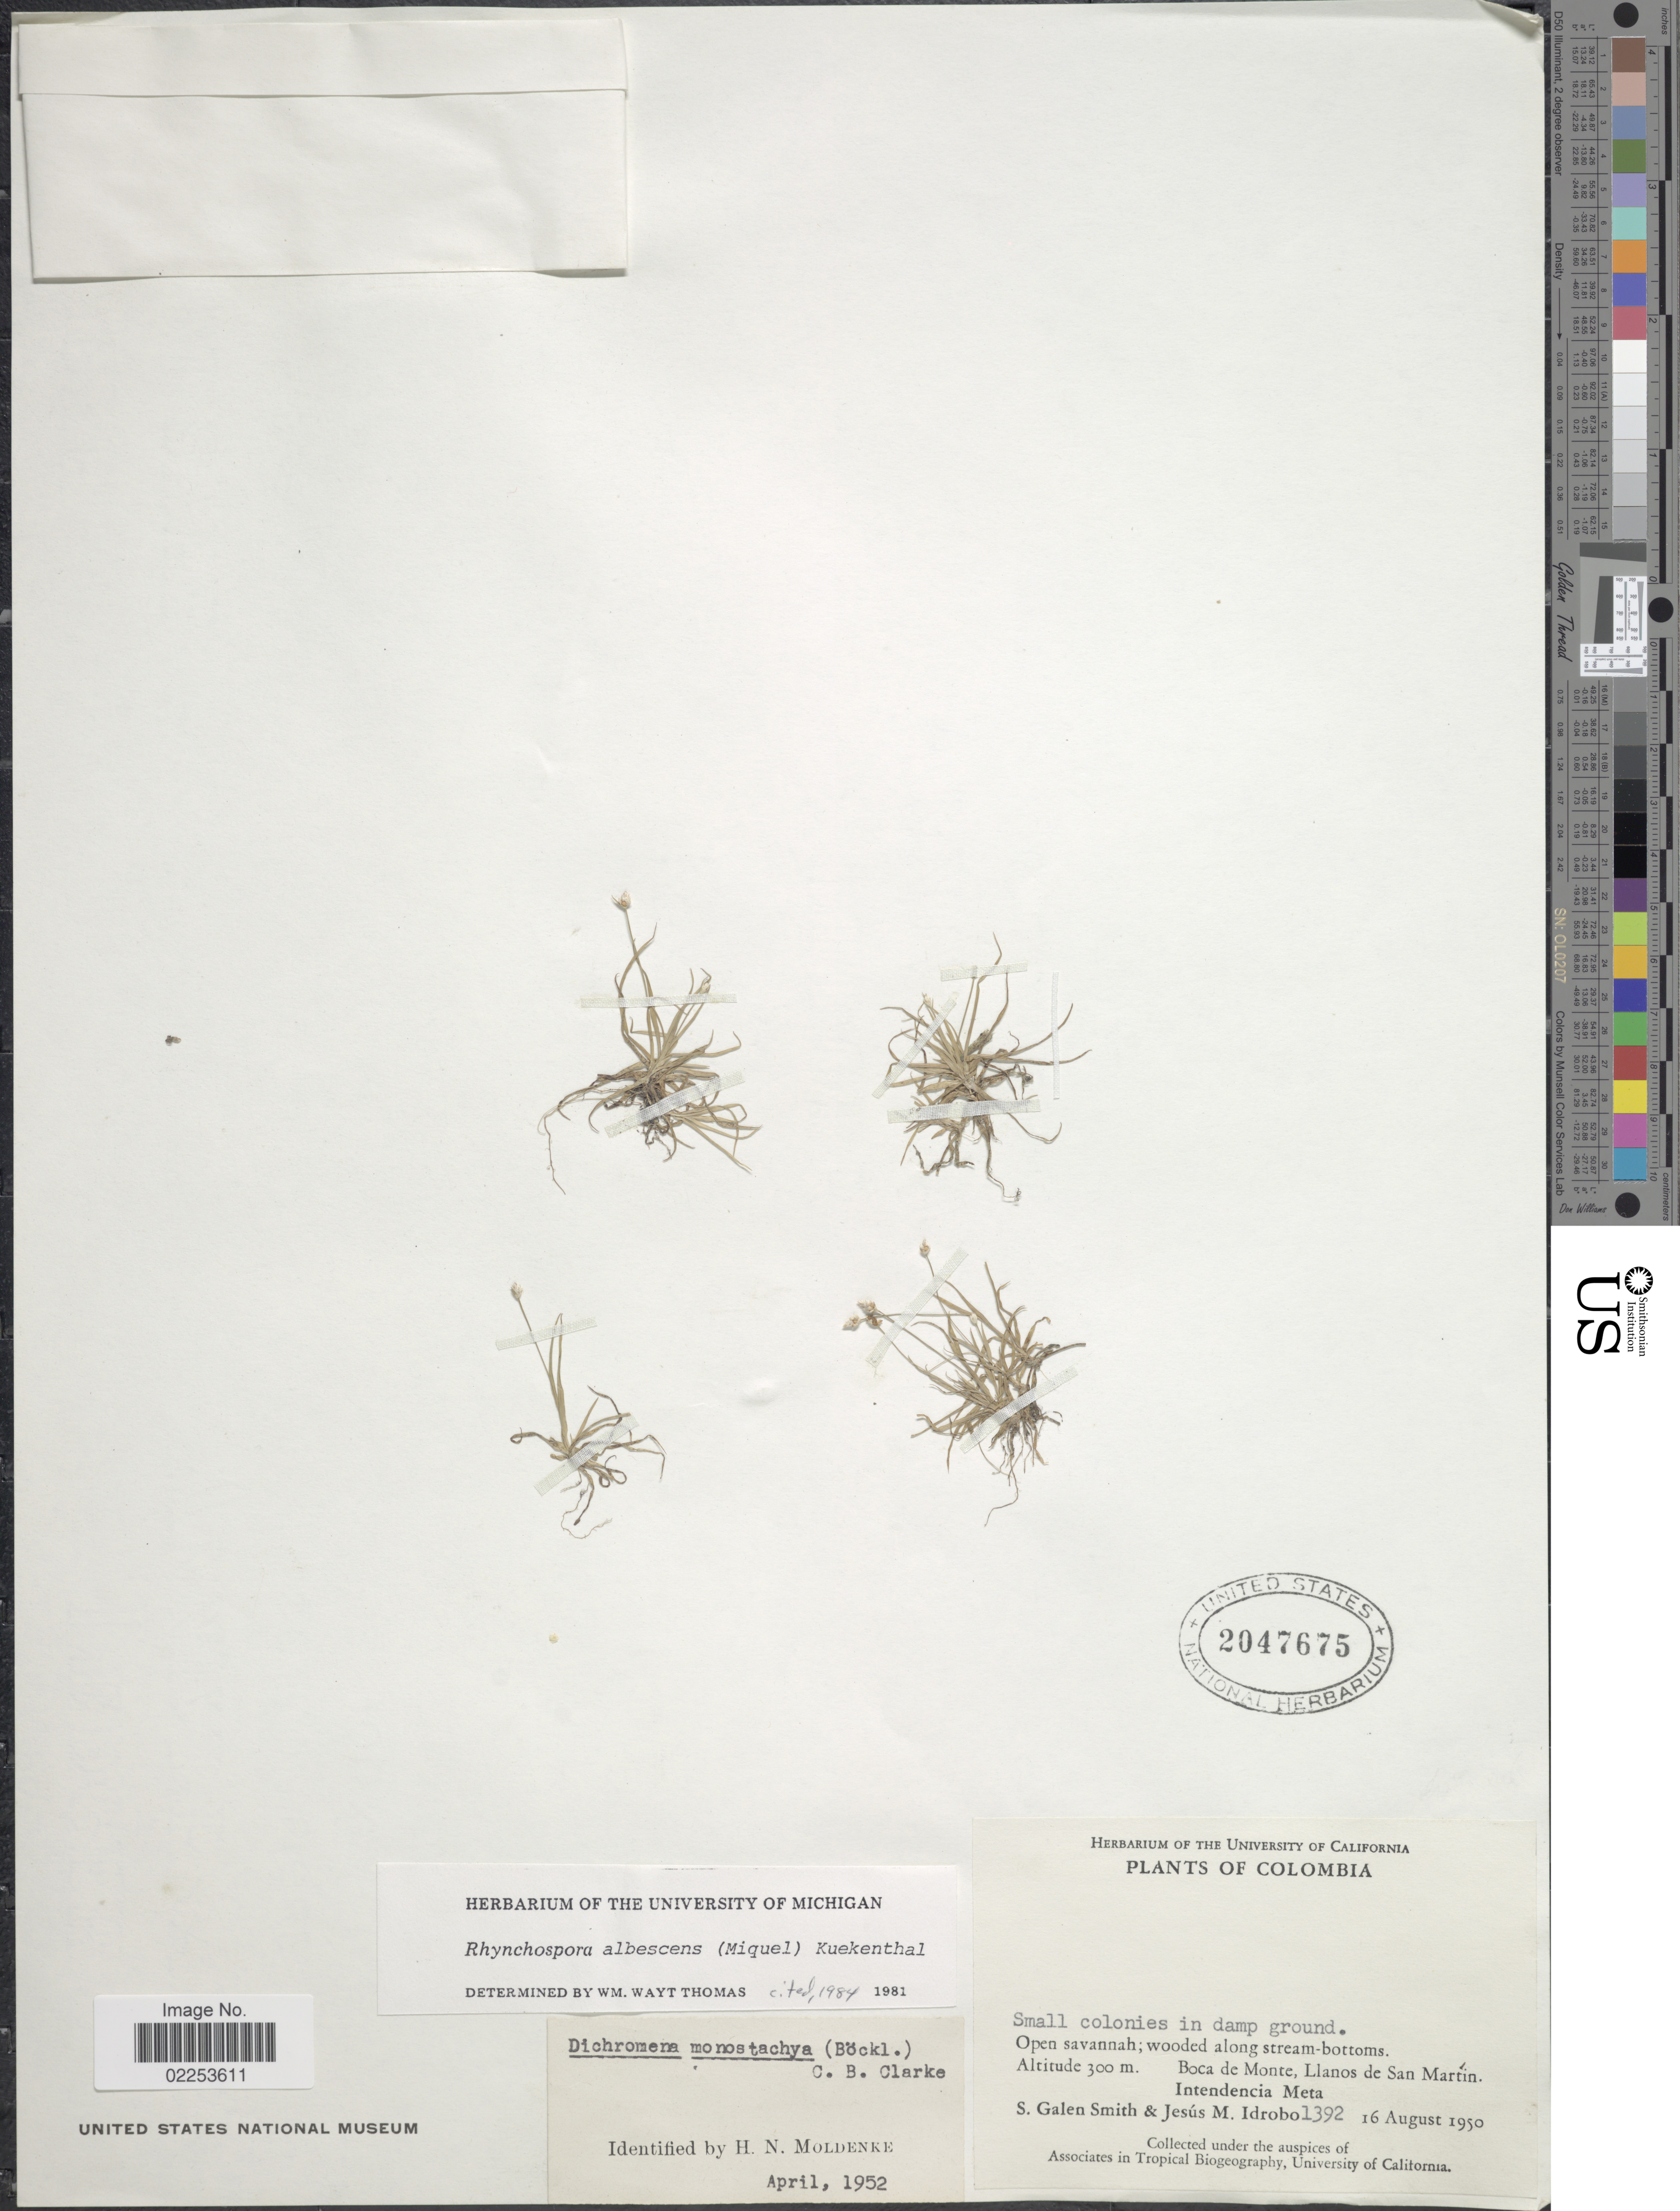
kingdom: Plantae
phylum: Tracheophyta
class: Liliopsida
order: Poales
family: Cyperaceae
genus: Rhynchospora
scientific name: Rhynchospora albescens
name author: (Miq.) Kük.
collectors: S. G. Smith & J. M. Idrobo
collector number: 1392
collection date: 1950-08-16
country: Colombia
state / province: Meta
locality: Open savannah; wooded along stream-bottoms, Boca de Monte, Llanos de San Martin, Intendencia Meta.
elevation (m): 300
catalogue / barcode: US 2047675